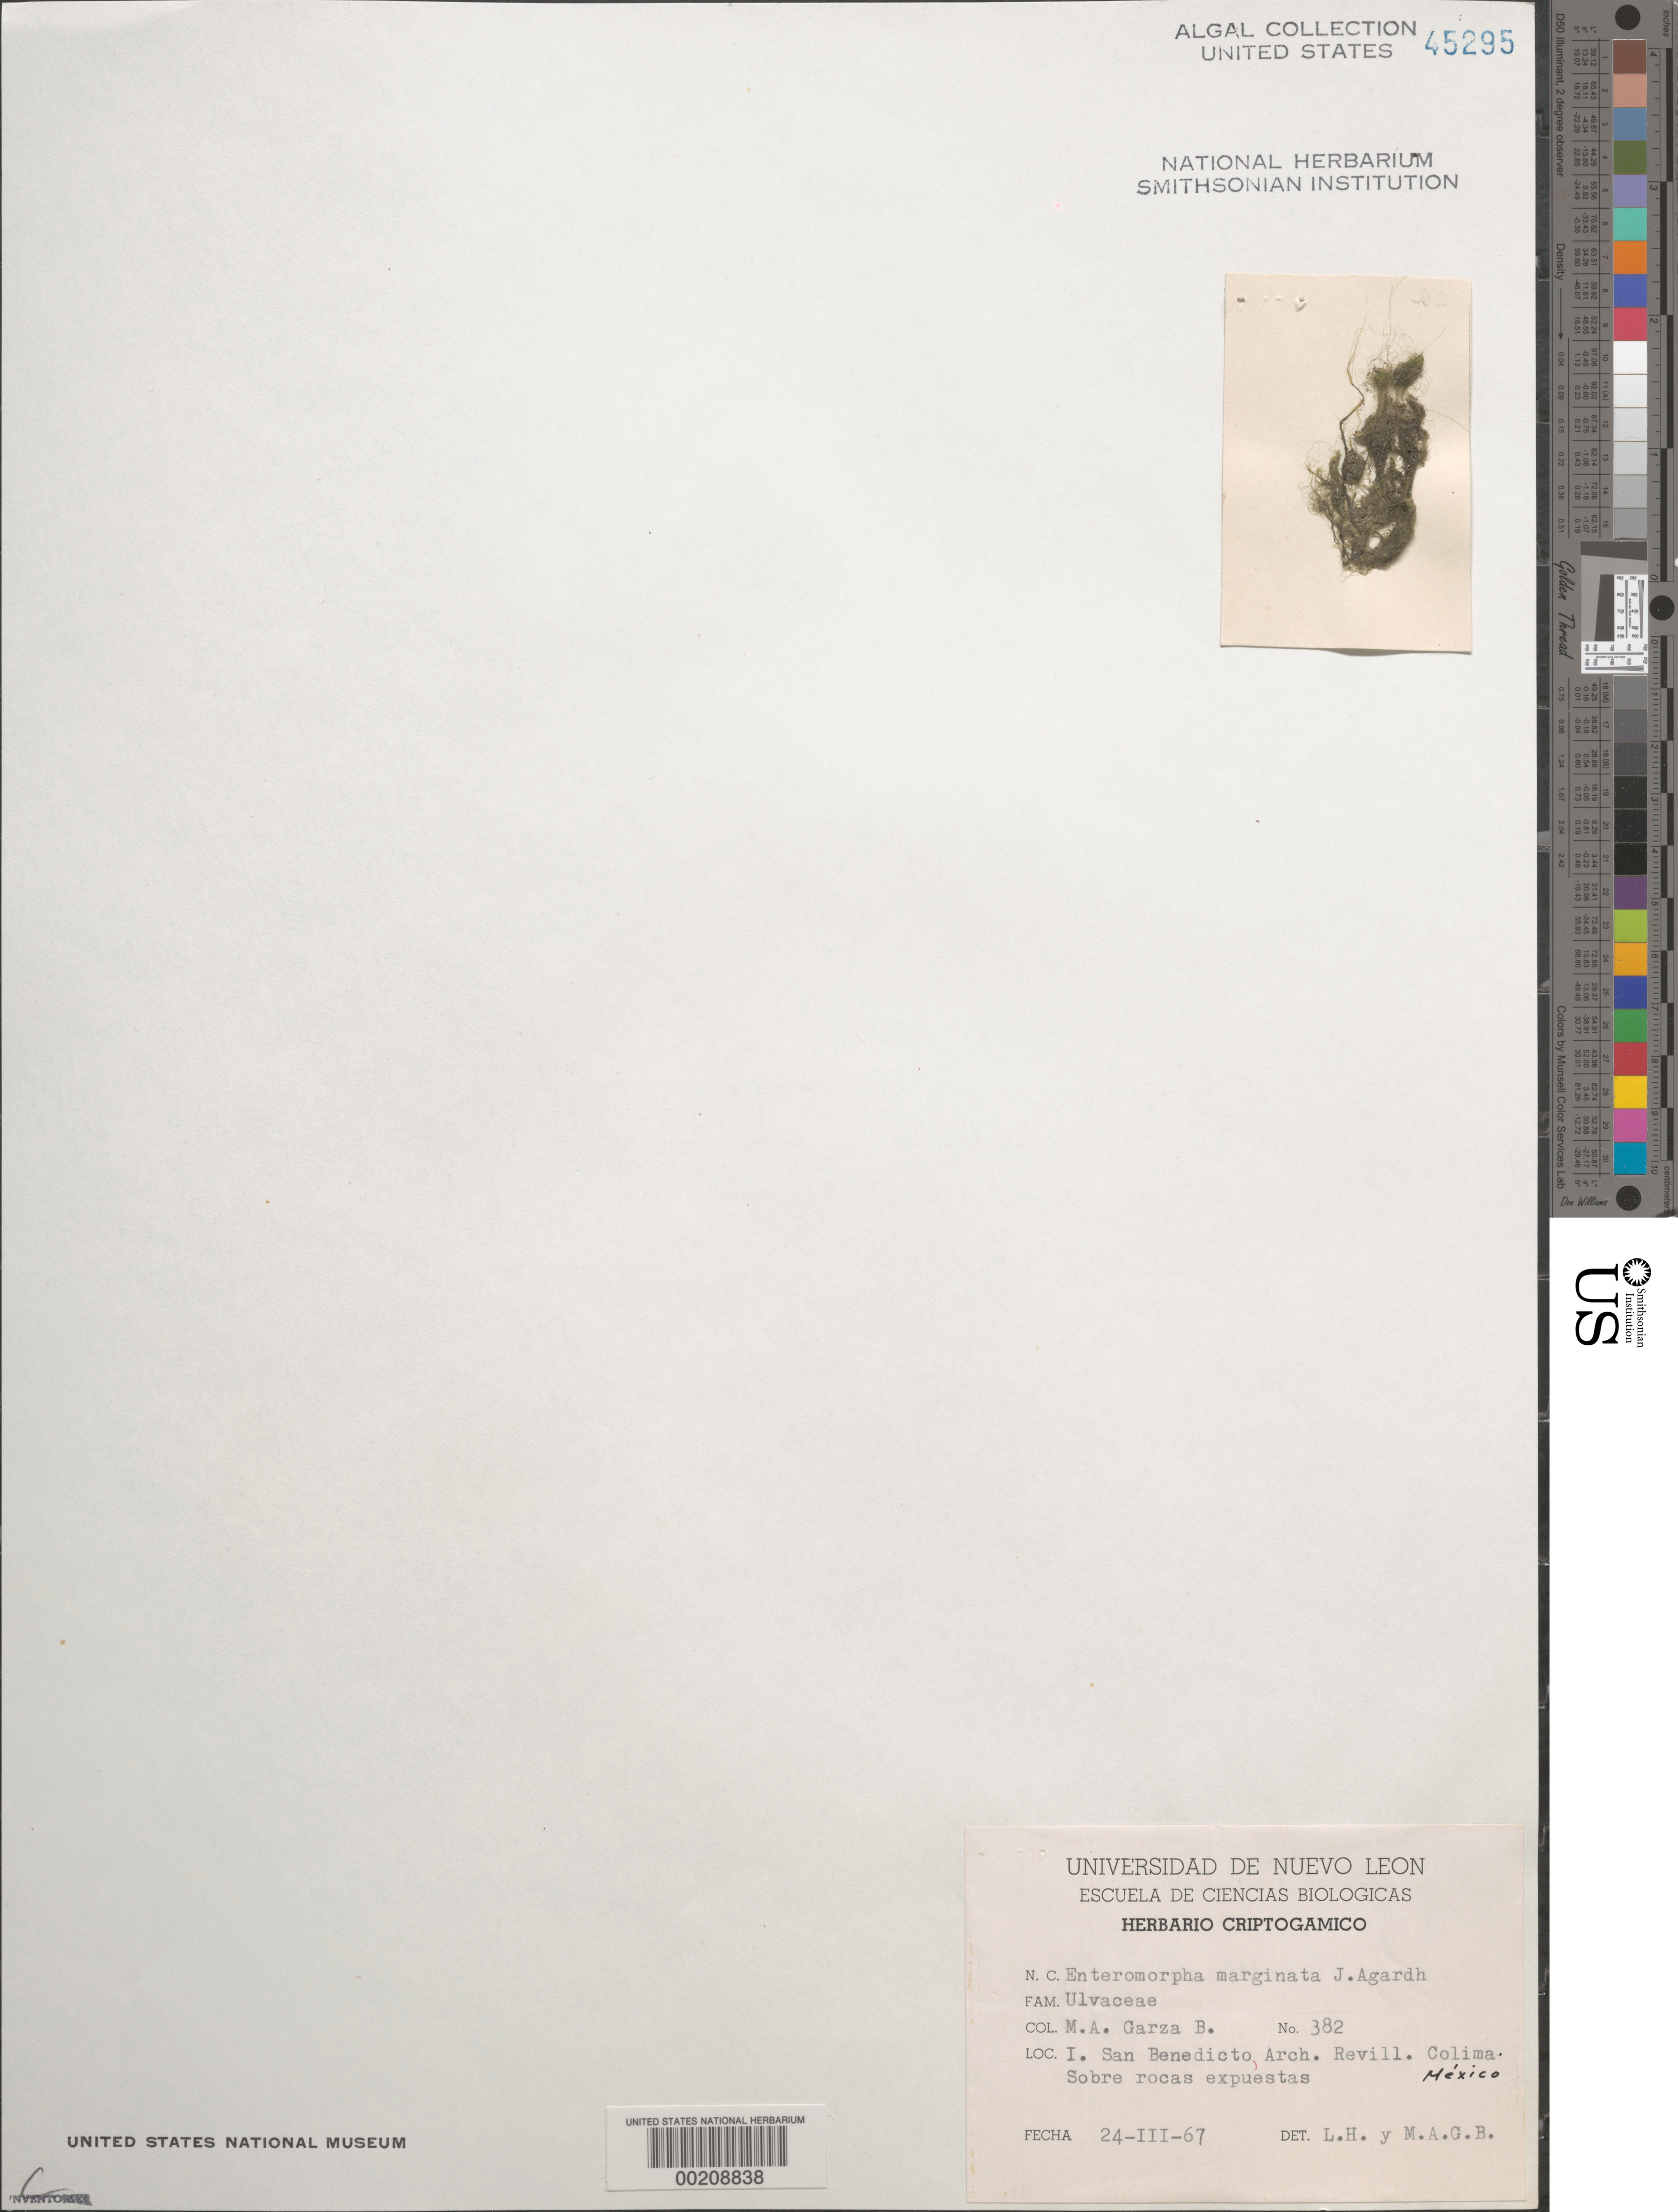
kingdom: Plantae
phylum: Chlorophyta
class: Ulvophyceae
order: Ulvales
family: Kornmanniaceae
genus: Blidingia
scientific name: Blidingia marginata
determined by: Huerta M., L.; Garza Barrientos, M. A.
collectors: M. Garza Barrientos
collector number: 382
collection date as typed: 24 Mar 1967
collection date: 1967-03-24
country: Mexico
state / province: Colima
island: Isla San Benedicto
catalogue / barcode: US 45295